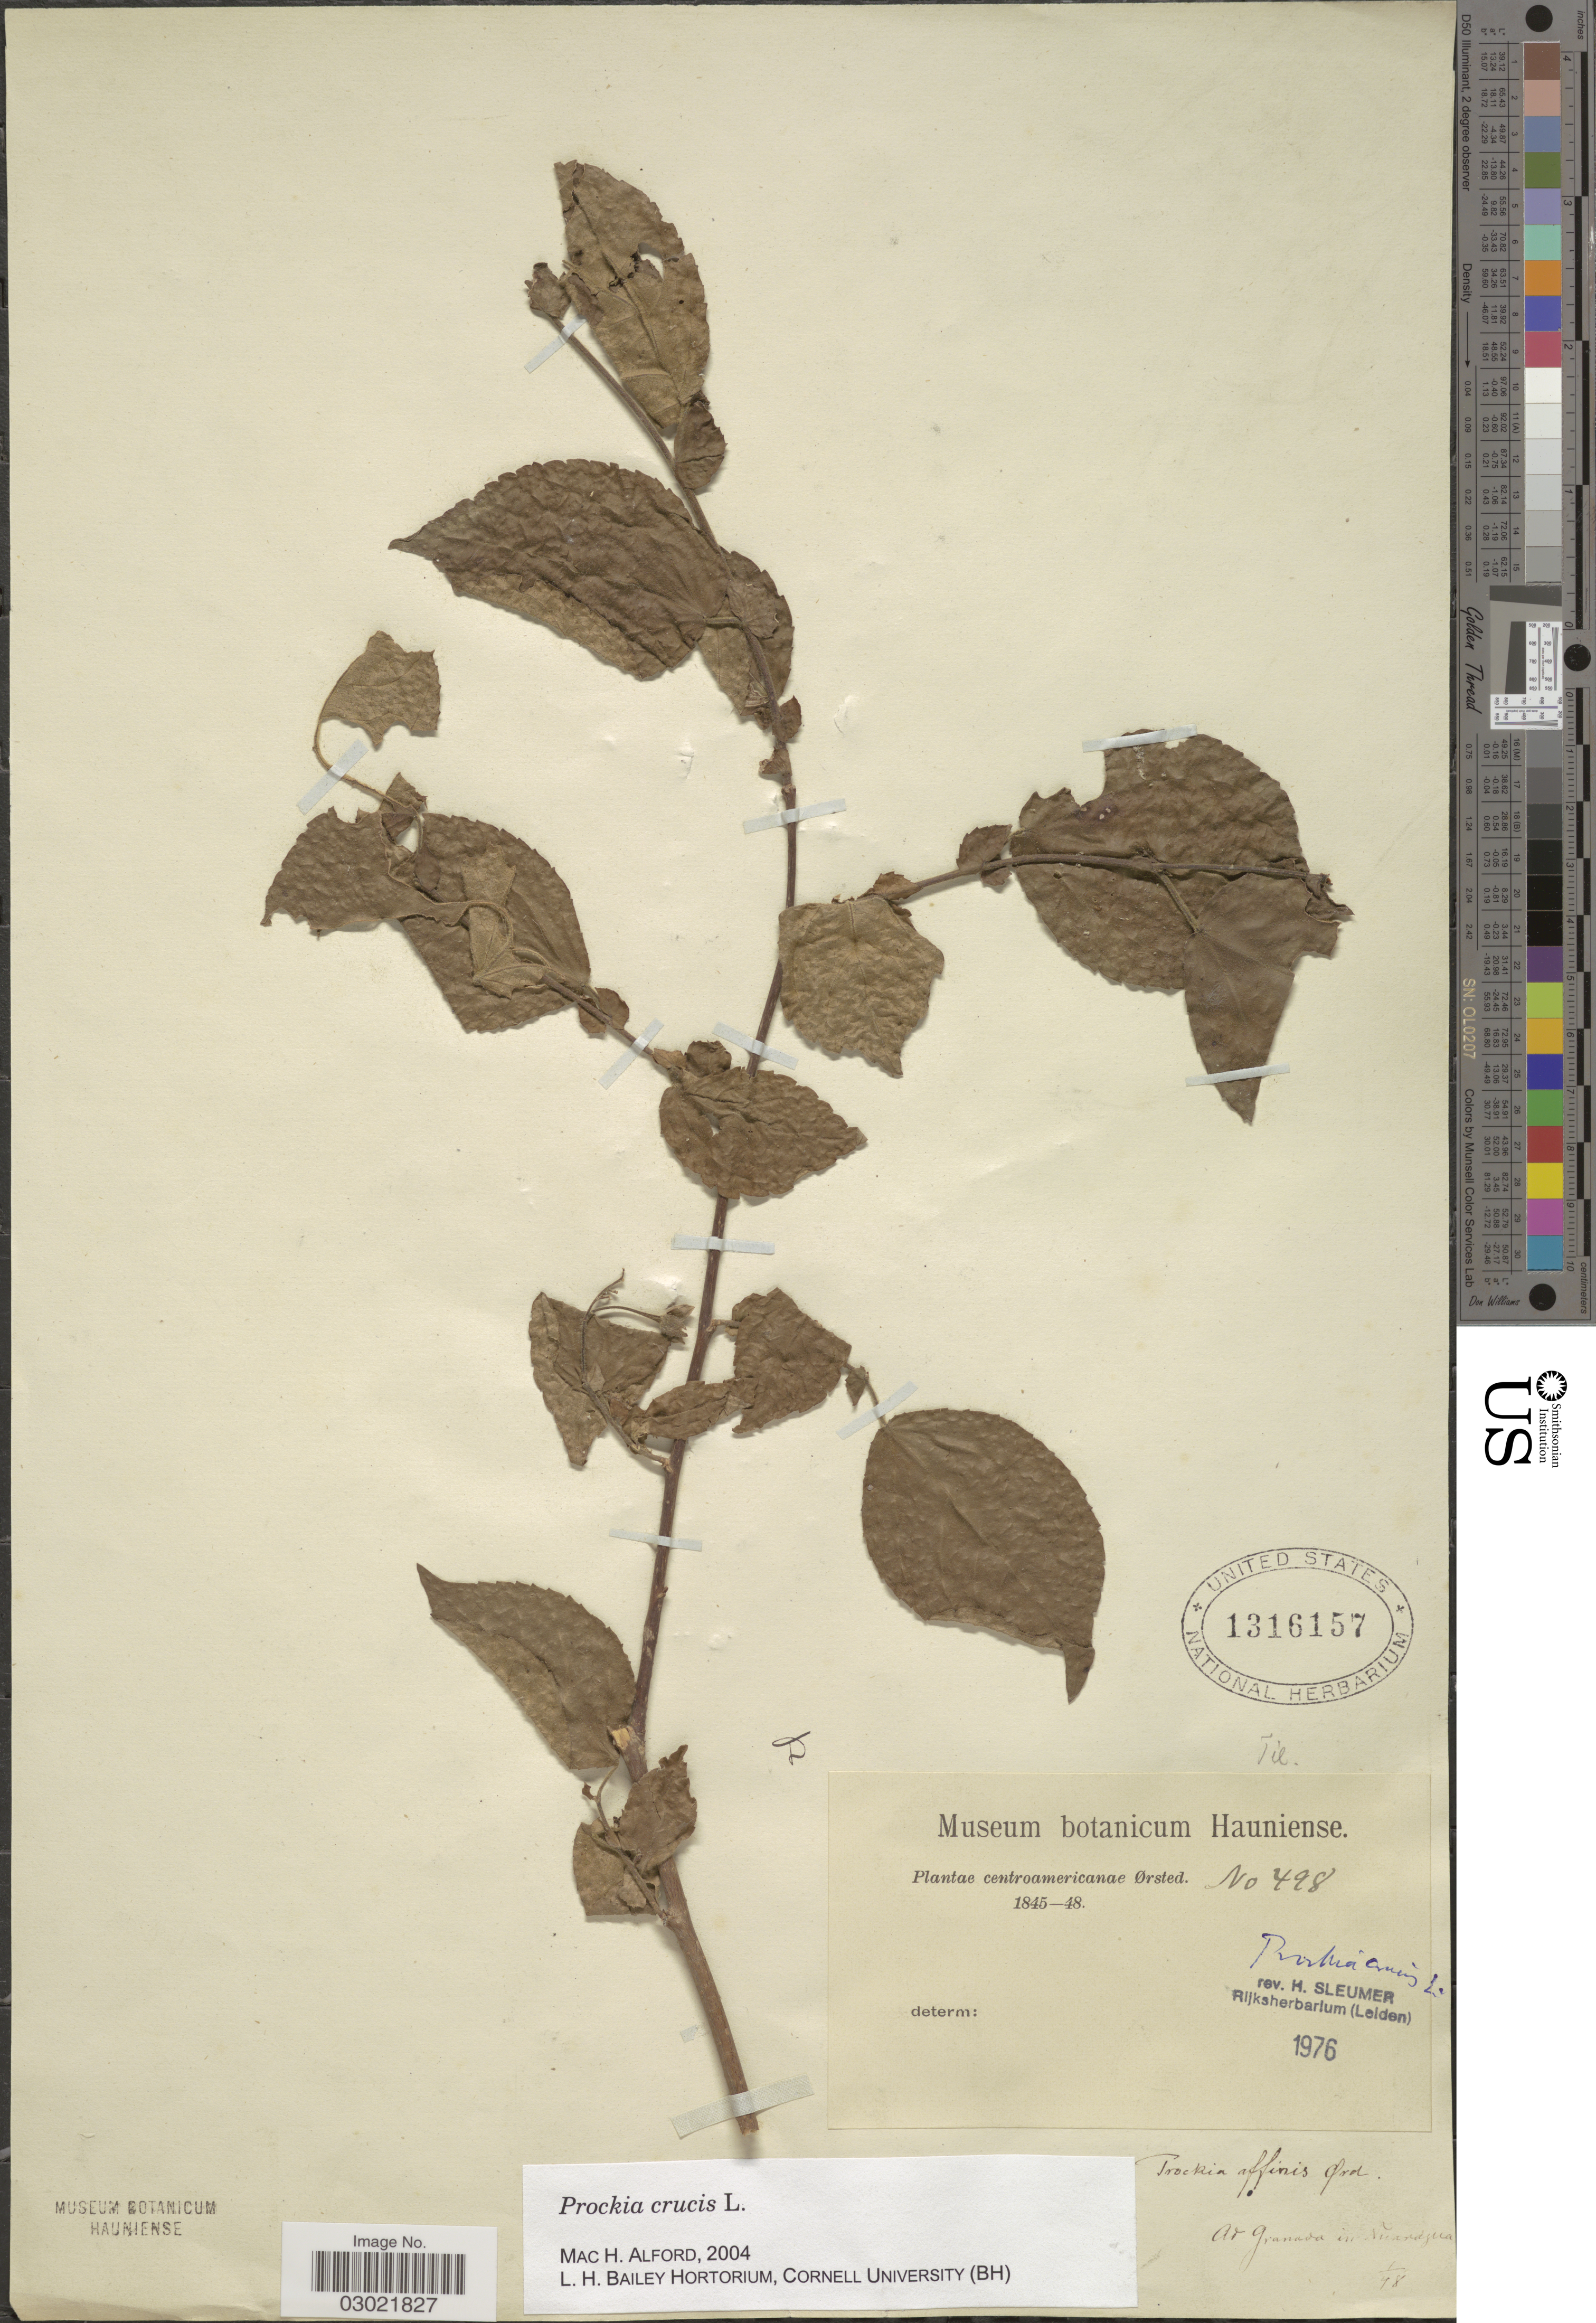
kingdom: Plantae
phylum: Tracheophyta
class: Magnoliopsida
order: Malpighiales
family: Salicaceae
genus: Prockia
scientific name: Prockia crucis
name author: P. Browne ex L.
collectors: Ørsted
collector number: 498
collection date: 1845/1848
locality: Centroamericanea.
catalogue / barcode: US 1316157